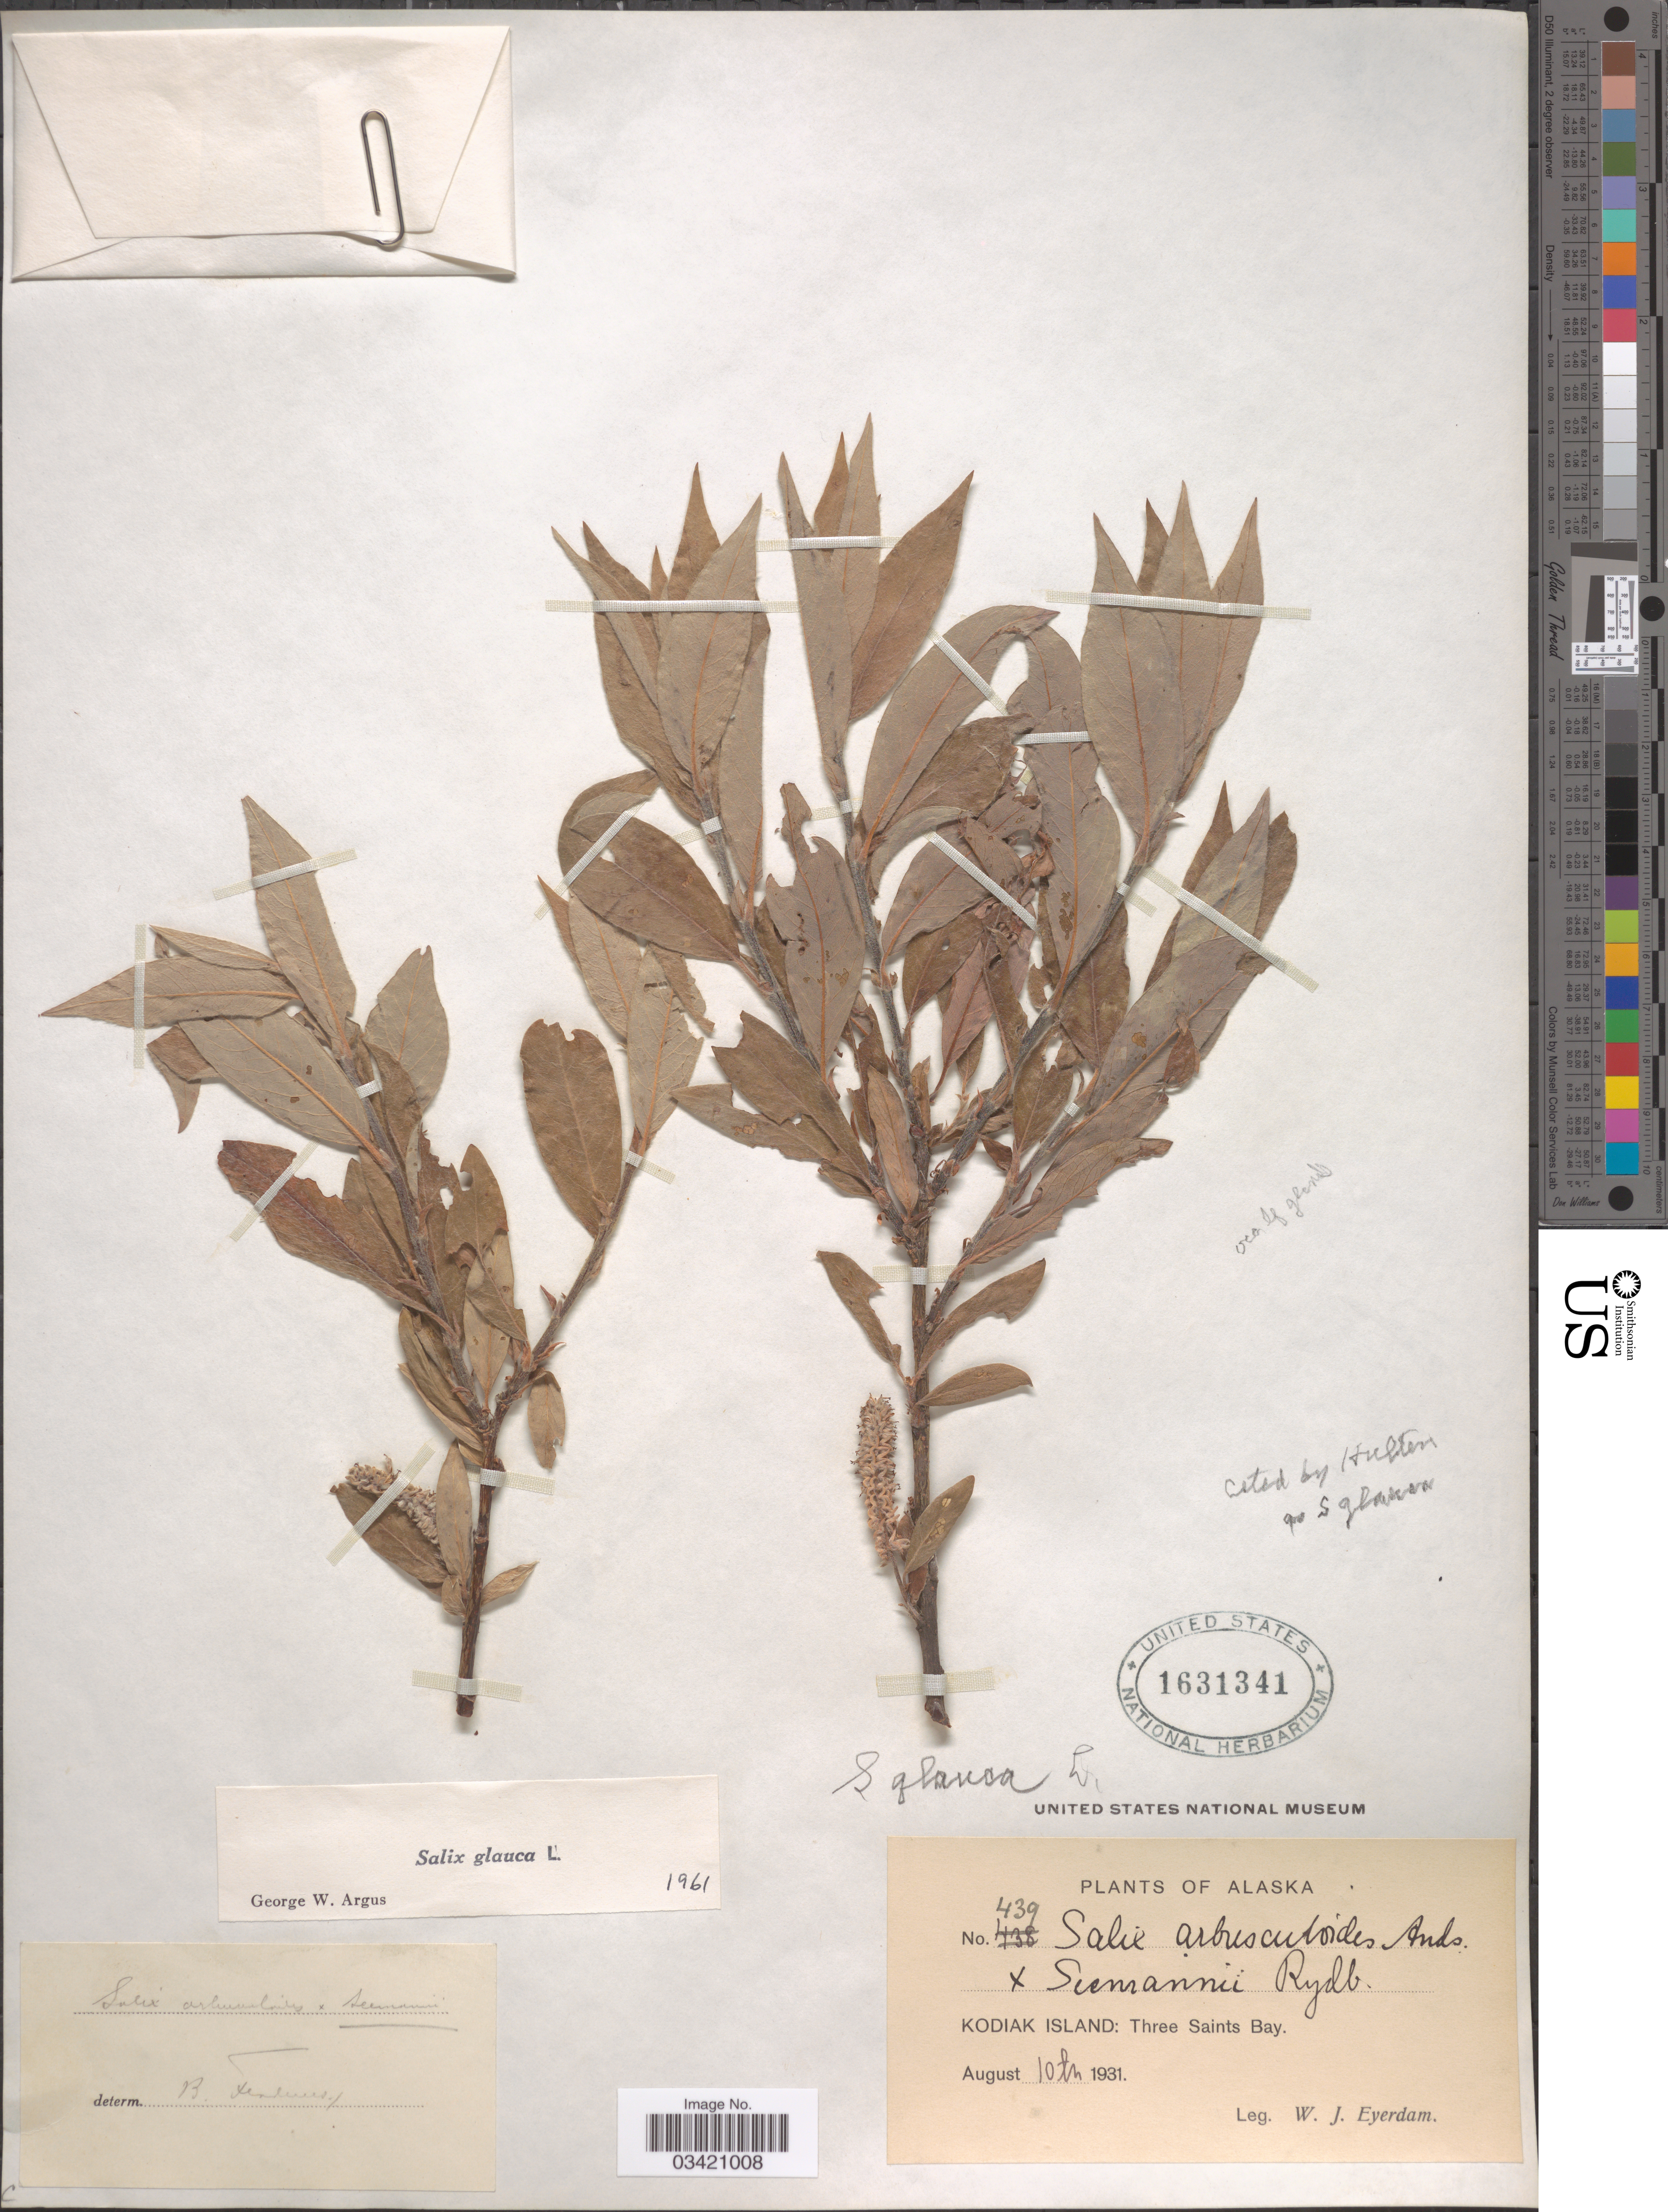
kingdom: Plantae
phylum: Tracheophyta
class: Magnoliopsida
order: Malpighiales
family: Salicaceae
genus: Salix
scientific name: Salix glauca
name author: L.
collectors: W. J. Eyerdam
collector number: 439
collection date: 1931-08-10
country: United States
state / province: Alaska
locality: Kodiak Island: Three Saints Bay.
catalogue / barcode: US 1631341